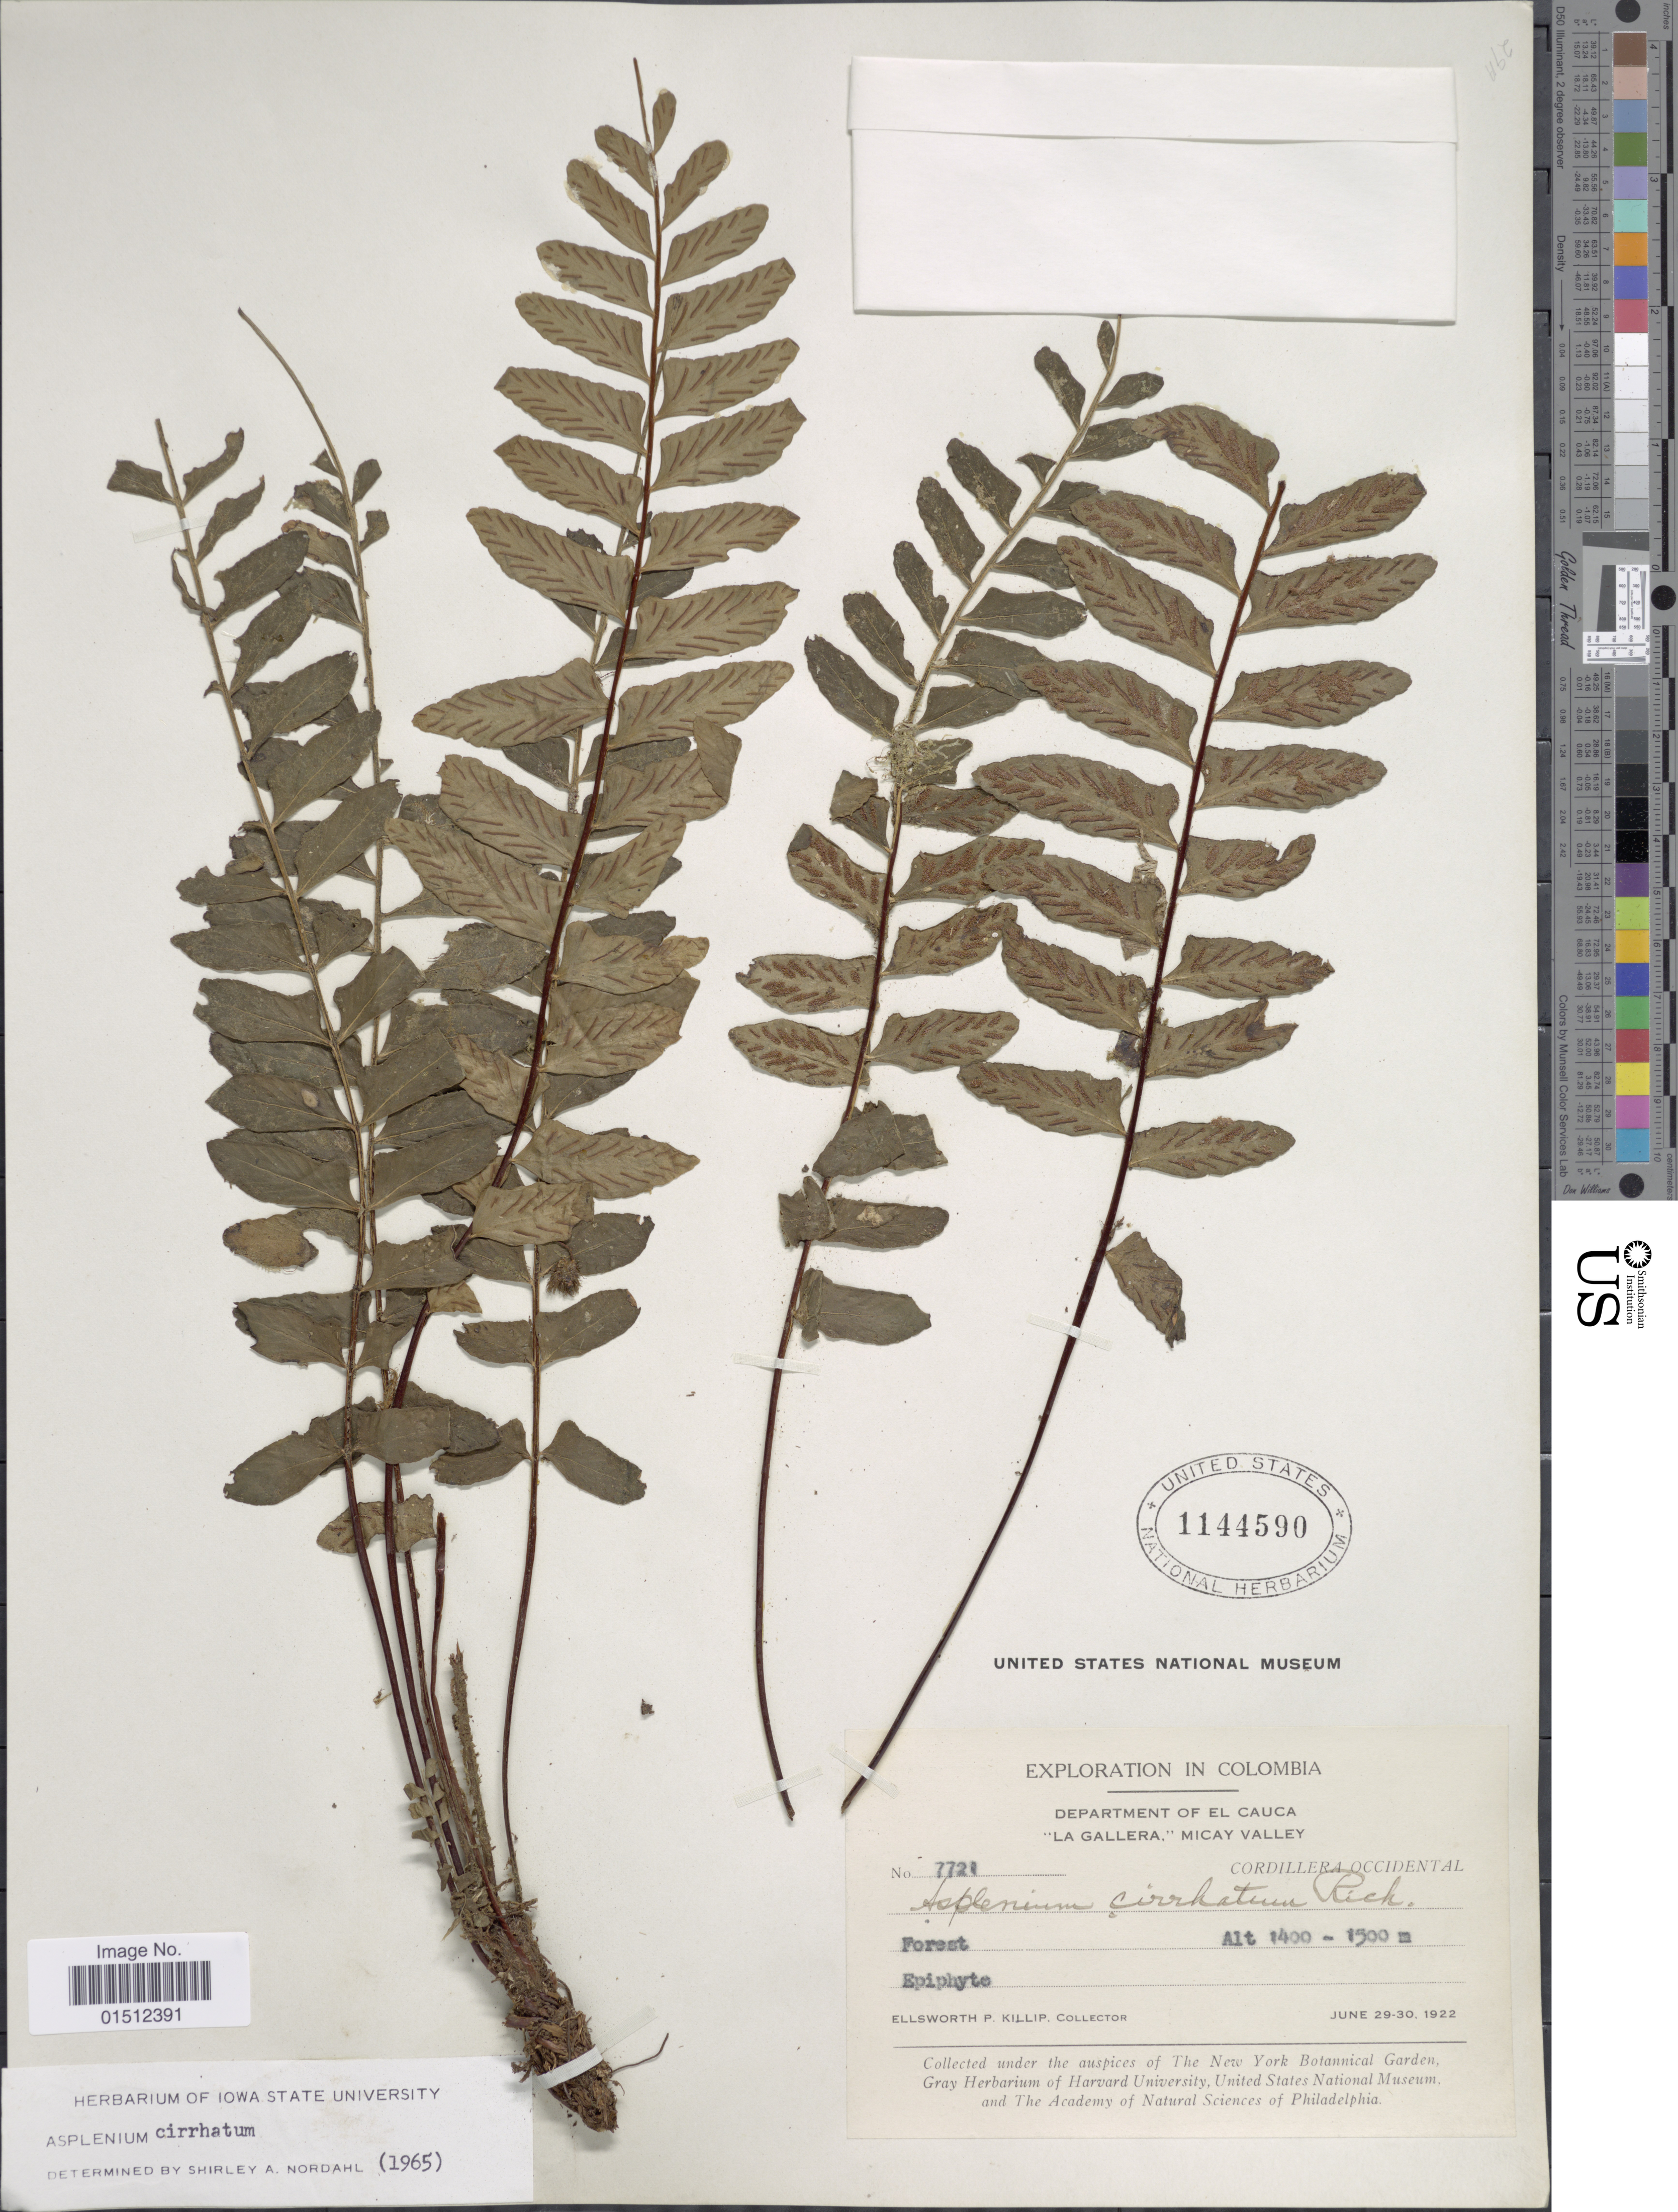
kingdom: Plantae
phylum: Tracheophyta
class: Polypodiopsida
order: Polypodiales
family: Aspleniaceae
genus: Asplenium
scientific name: Asplenium radicans var. cirrhatum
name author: (Rich. ex Willd.) Rosenst.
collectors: E. P. Killip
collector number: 7721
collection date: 1922-06-29/1922-06-30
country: Colombia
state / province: Cauca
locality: Colombia. Department of El Cauca, "La Gallera, " Micay Valley, Cordillera Occidental.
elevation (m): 1400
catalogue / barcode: US 1144590